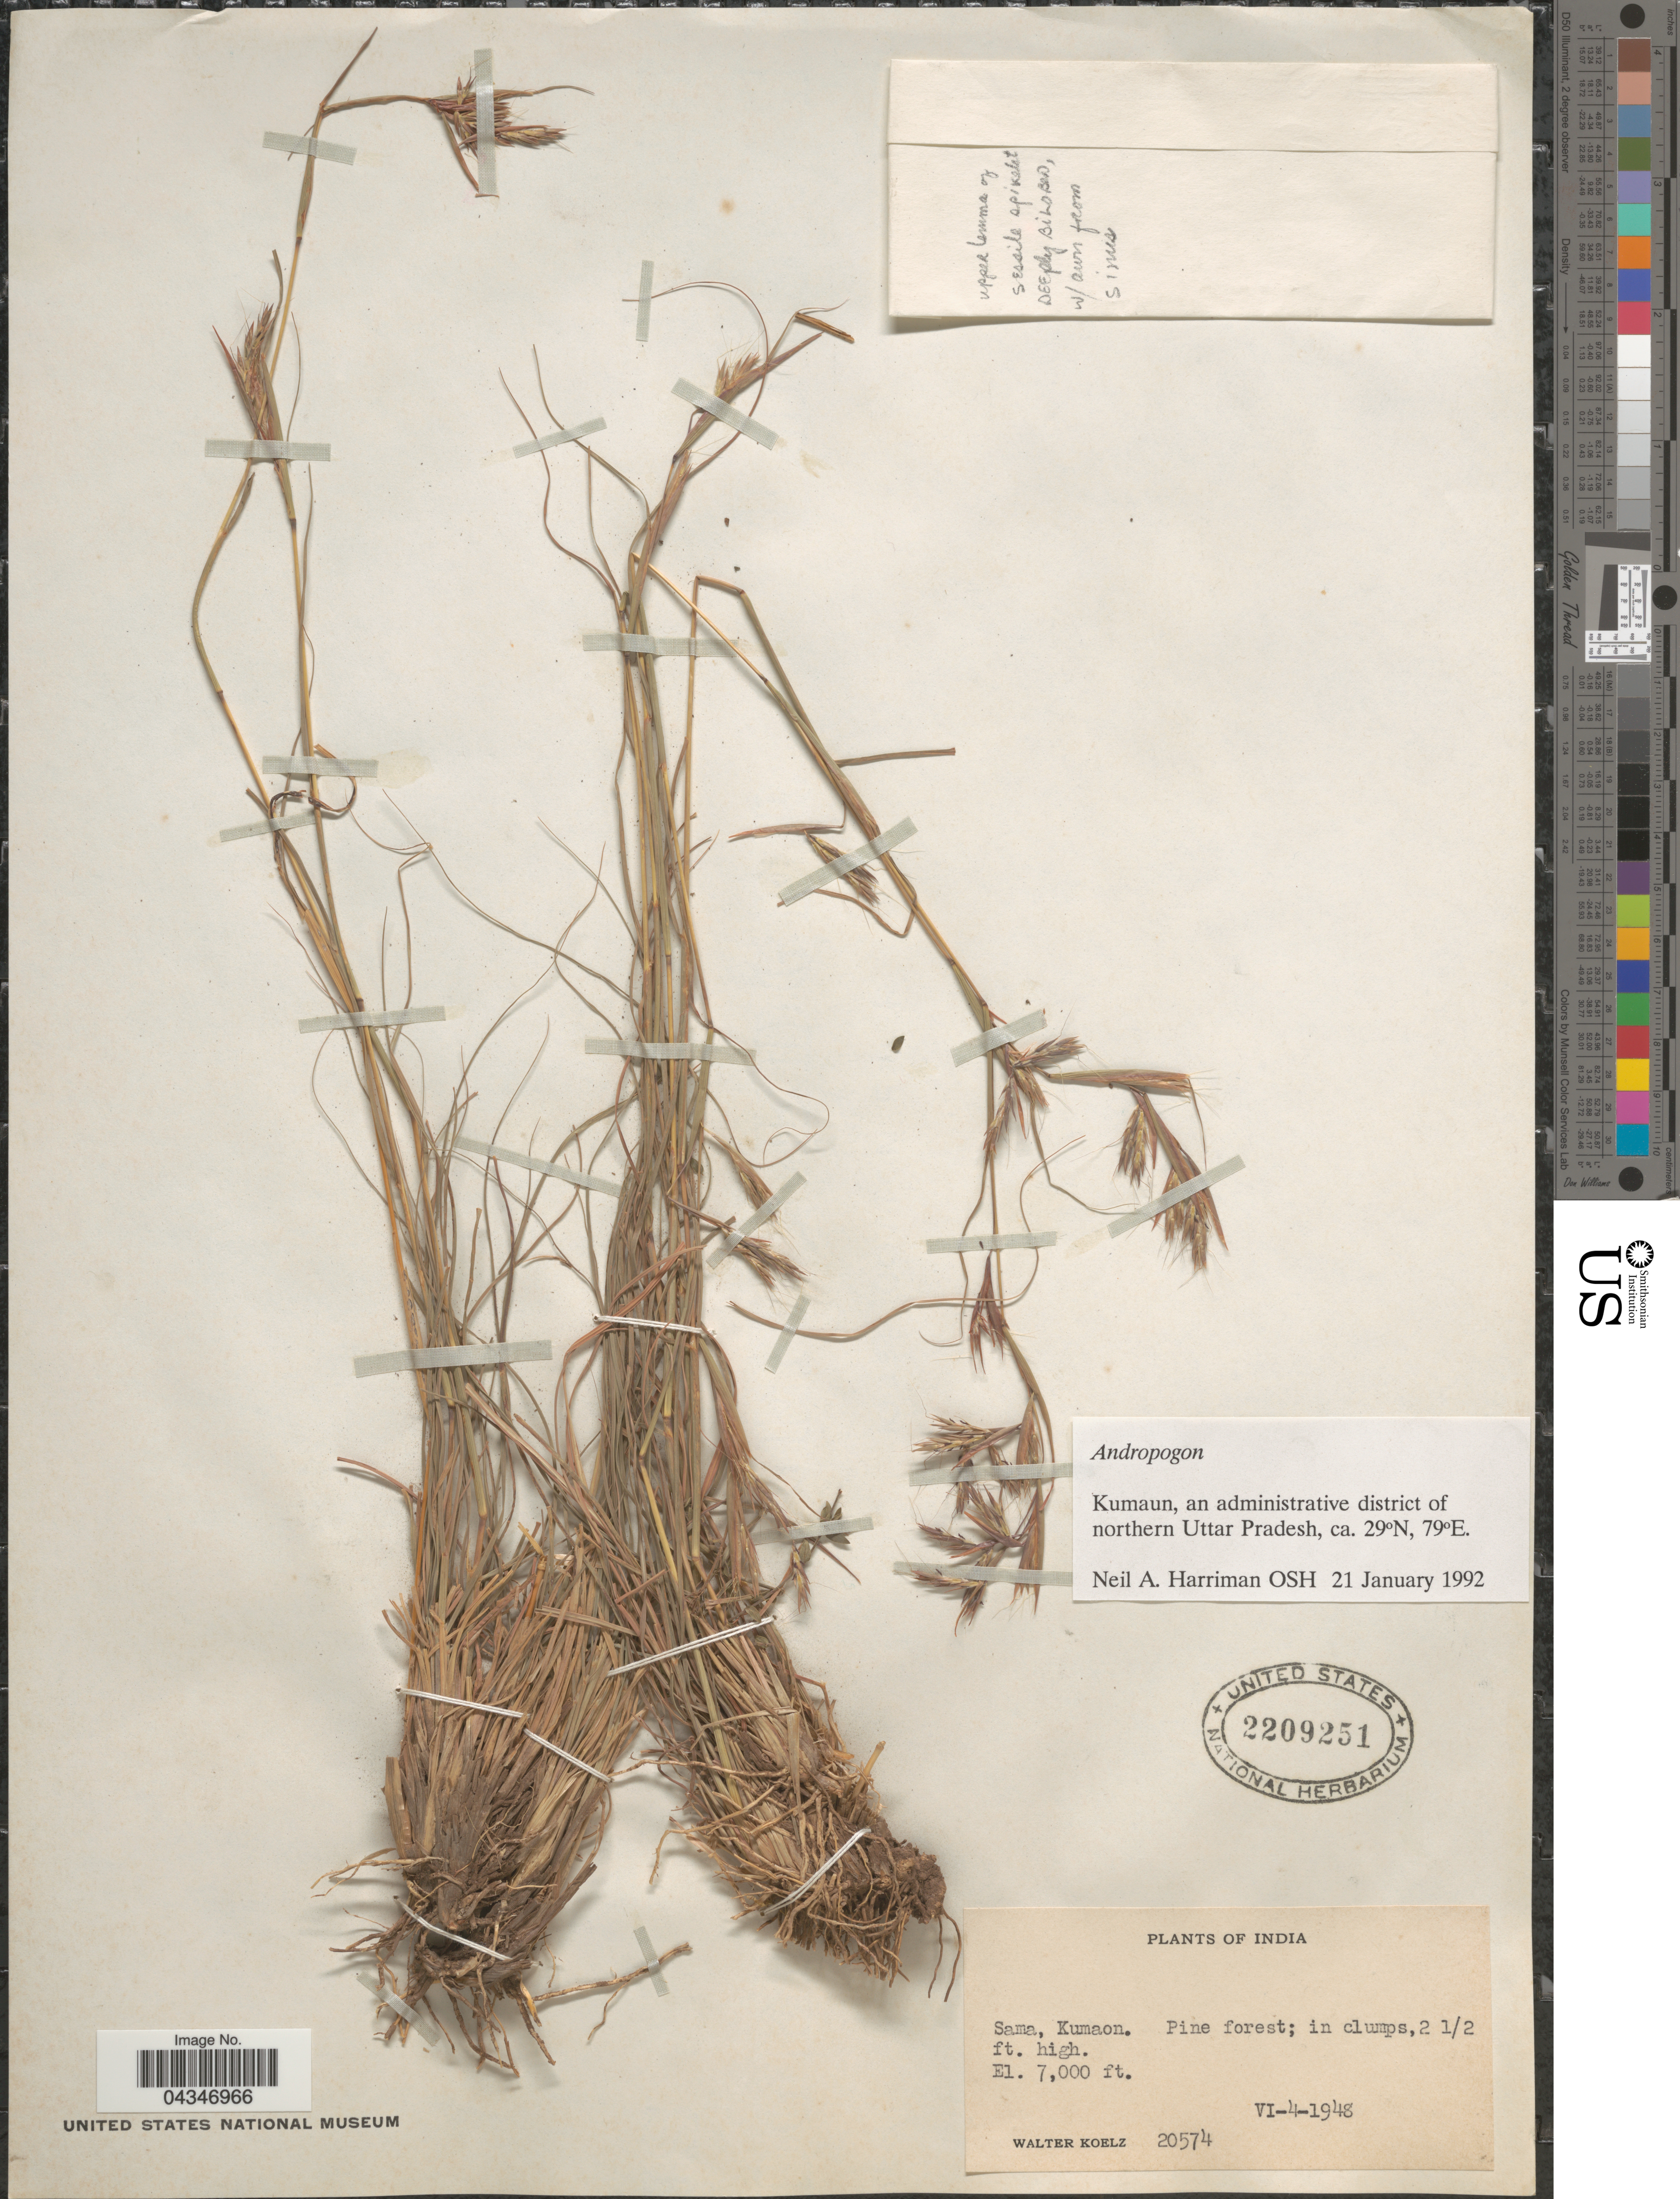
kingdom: Plantae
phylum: Tracheophyta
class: Liliopsida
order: Poales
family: Poaceae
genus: Andropogon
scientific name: Andropogon sp.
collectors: W. N. Koelz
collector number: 20574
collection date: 1948-06-04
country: India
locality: Sama, Kumaon.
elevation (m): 2134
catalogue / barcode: US 2209251